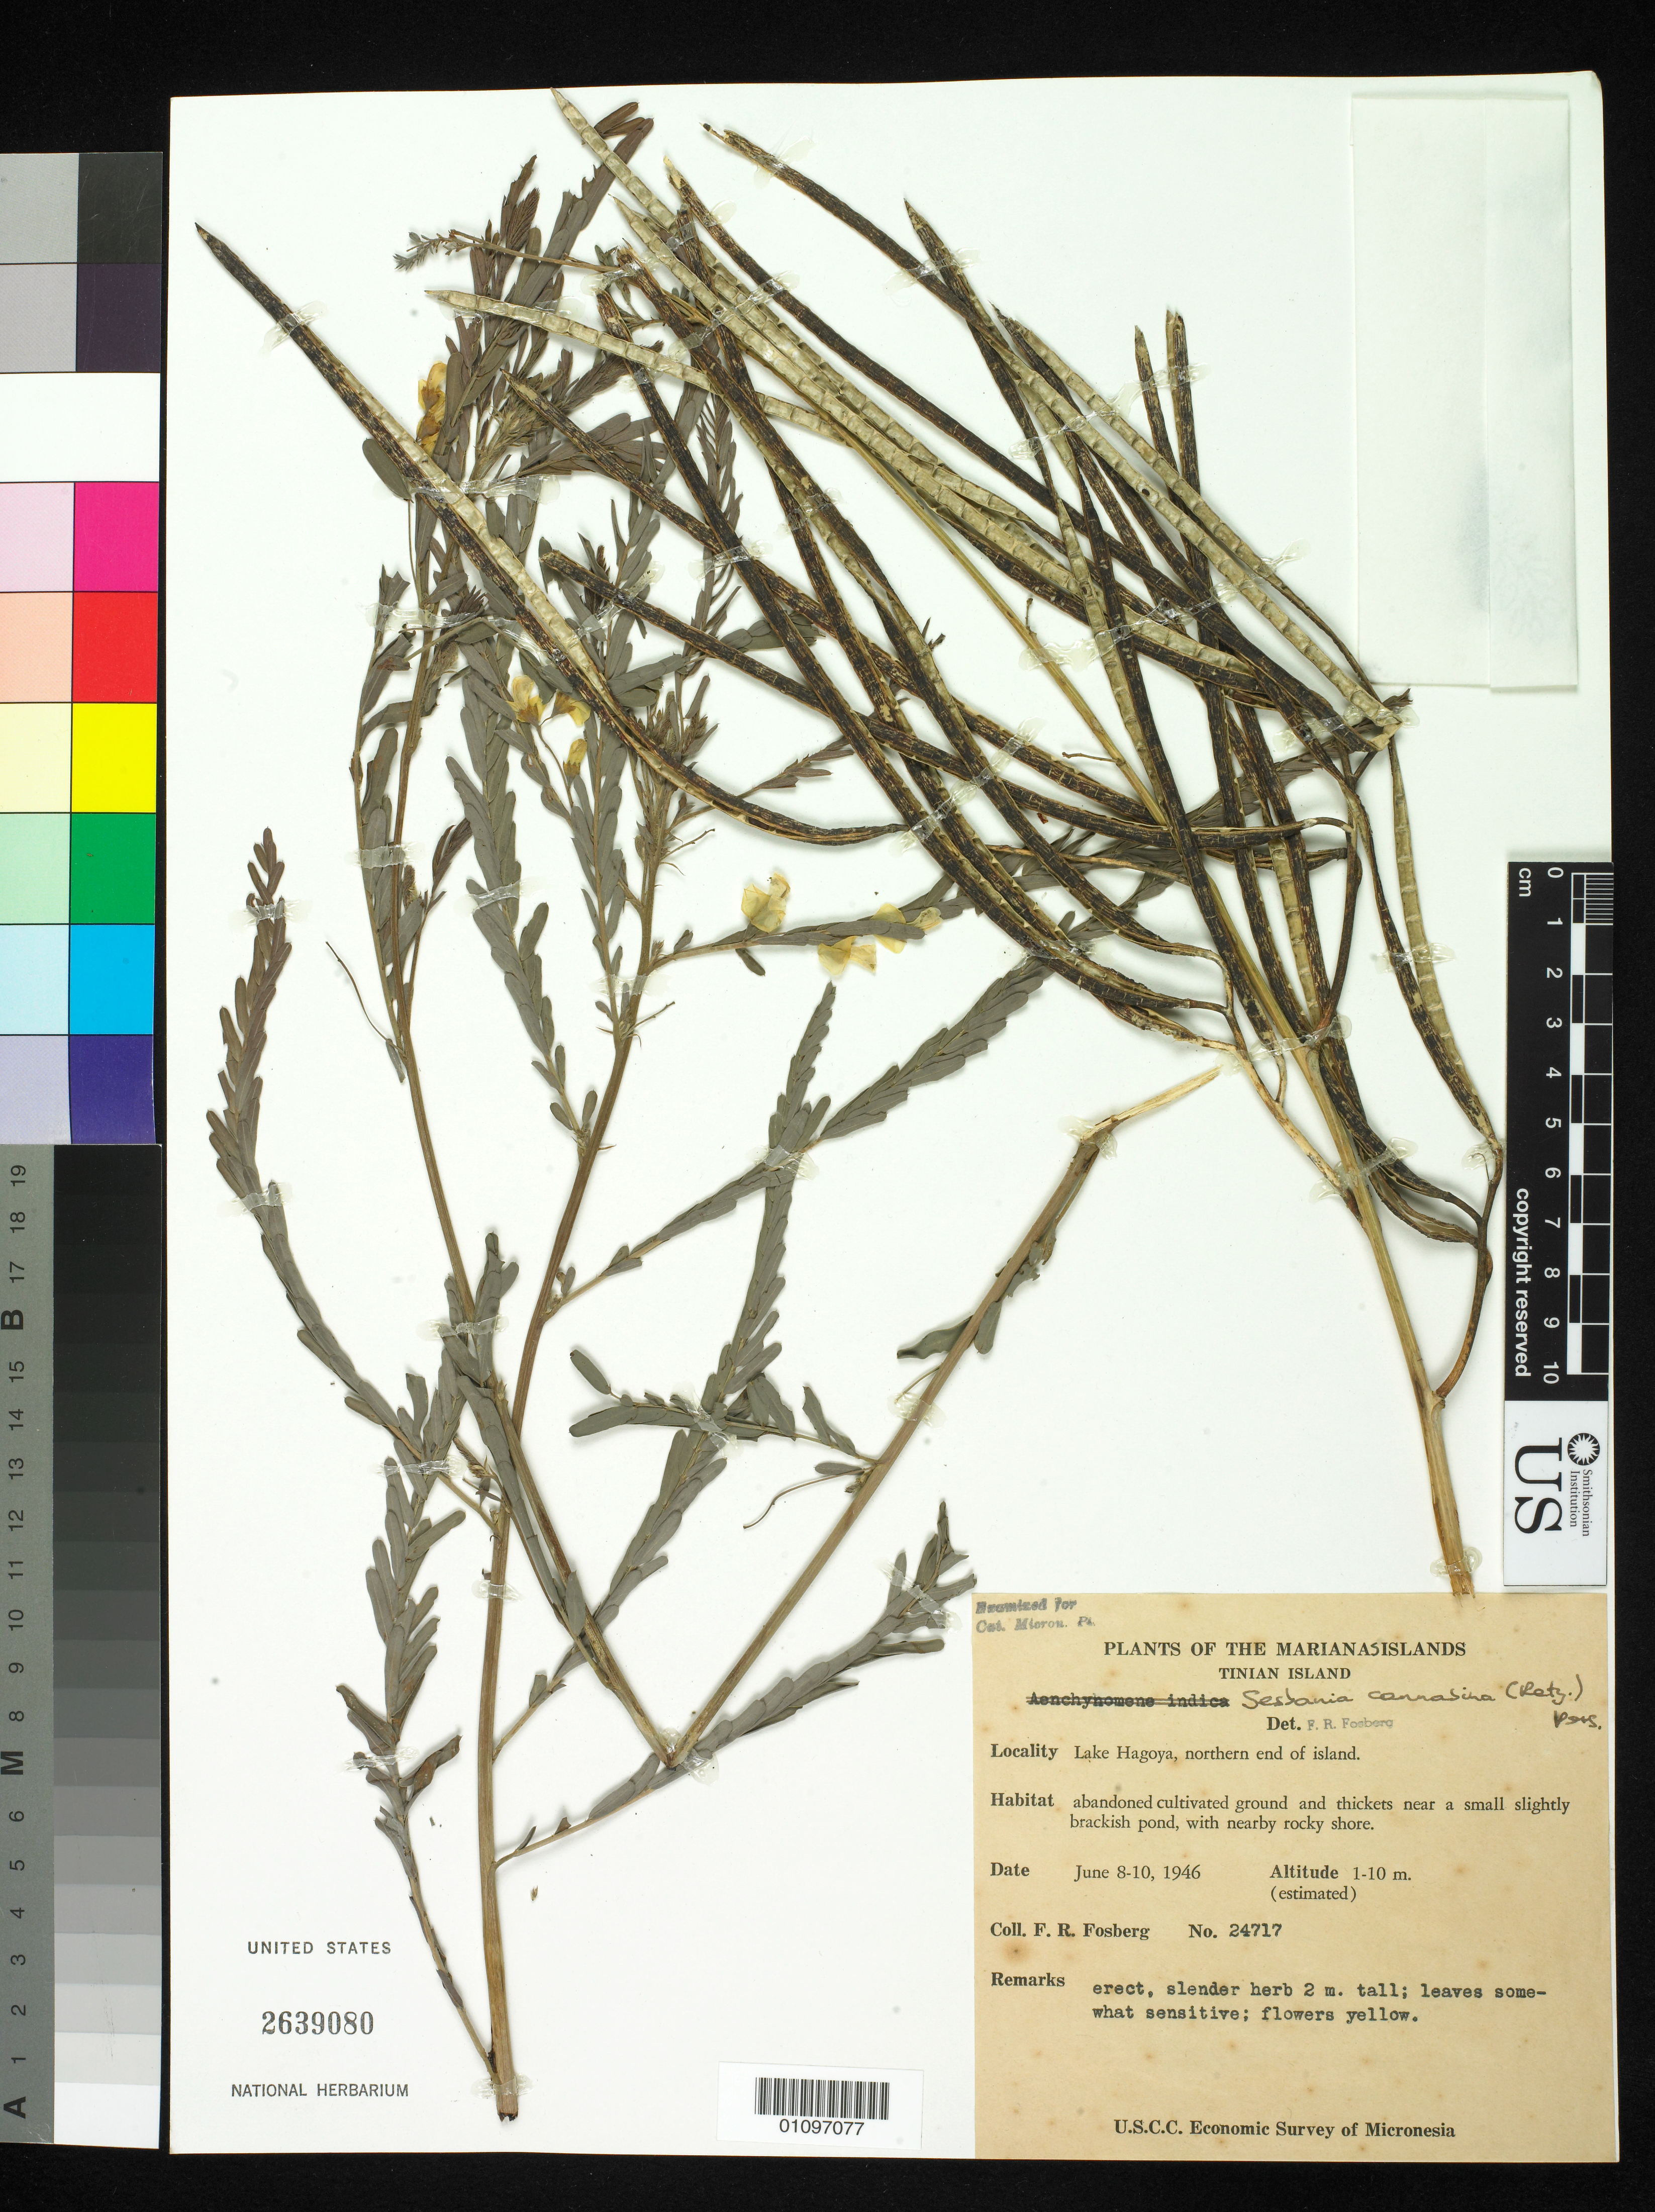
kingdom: Plantae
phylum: Tracheophyta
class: Magnoliopsida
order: Fabales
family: Fabaceae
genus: Sesbania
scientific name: Sesbania cannabina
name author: (Retz.) Poir.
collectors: F. R. Fosberg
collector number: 24717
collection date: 1946-06-08/1946-06-10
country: Northern Mariana Islands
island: Tinian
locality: Lake Hagoya, N end of island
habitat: Abandoned cultivated gorund and thickets near a small brackish pond with nearby rocky shore.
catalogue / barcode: US 2639080